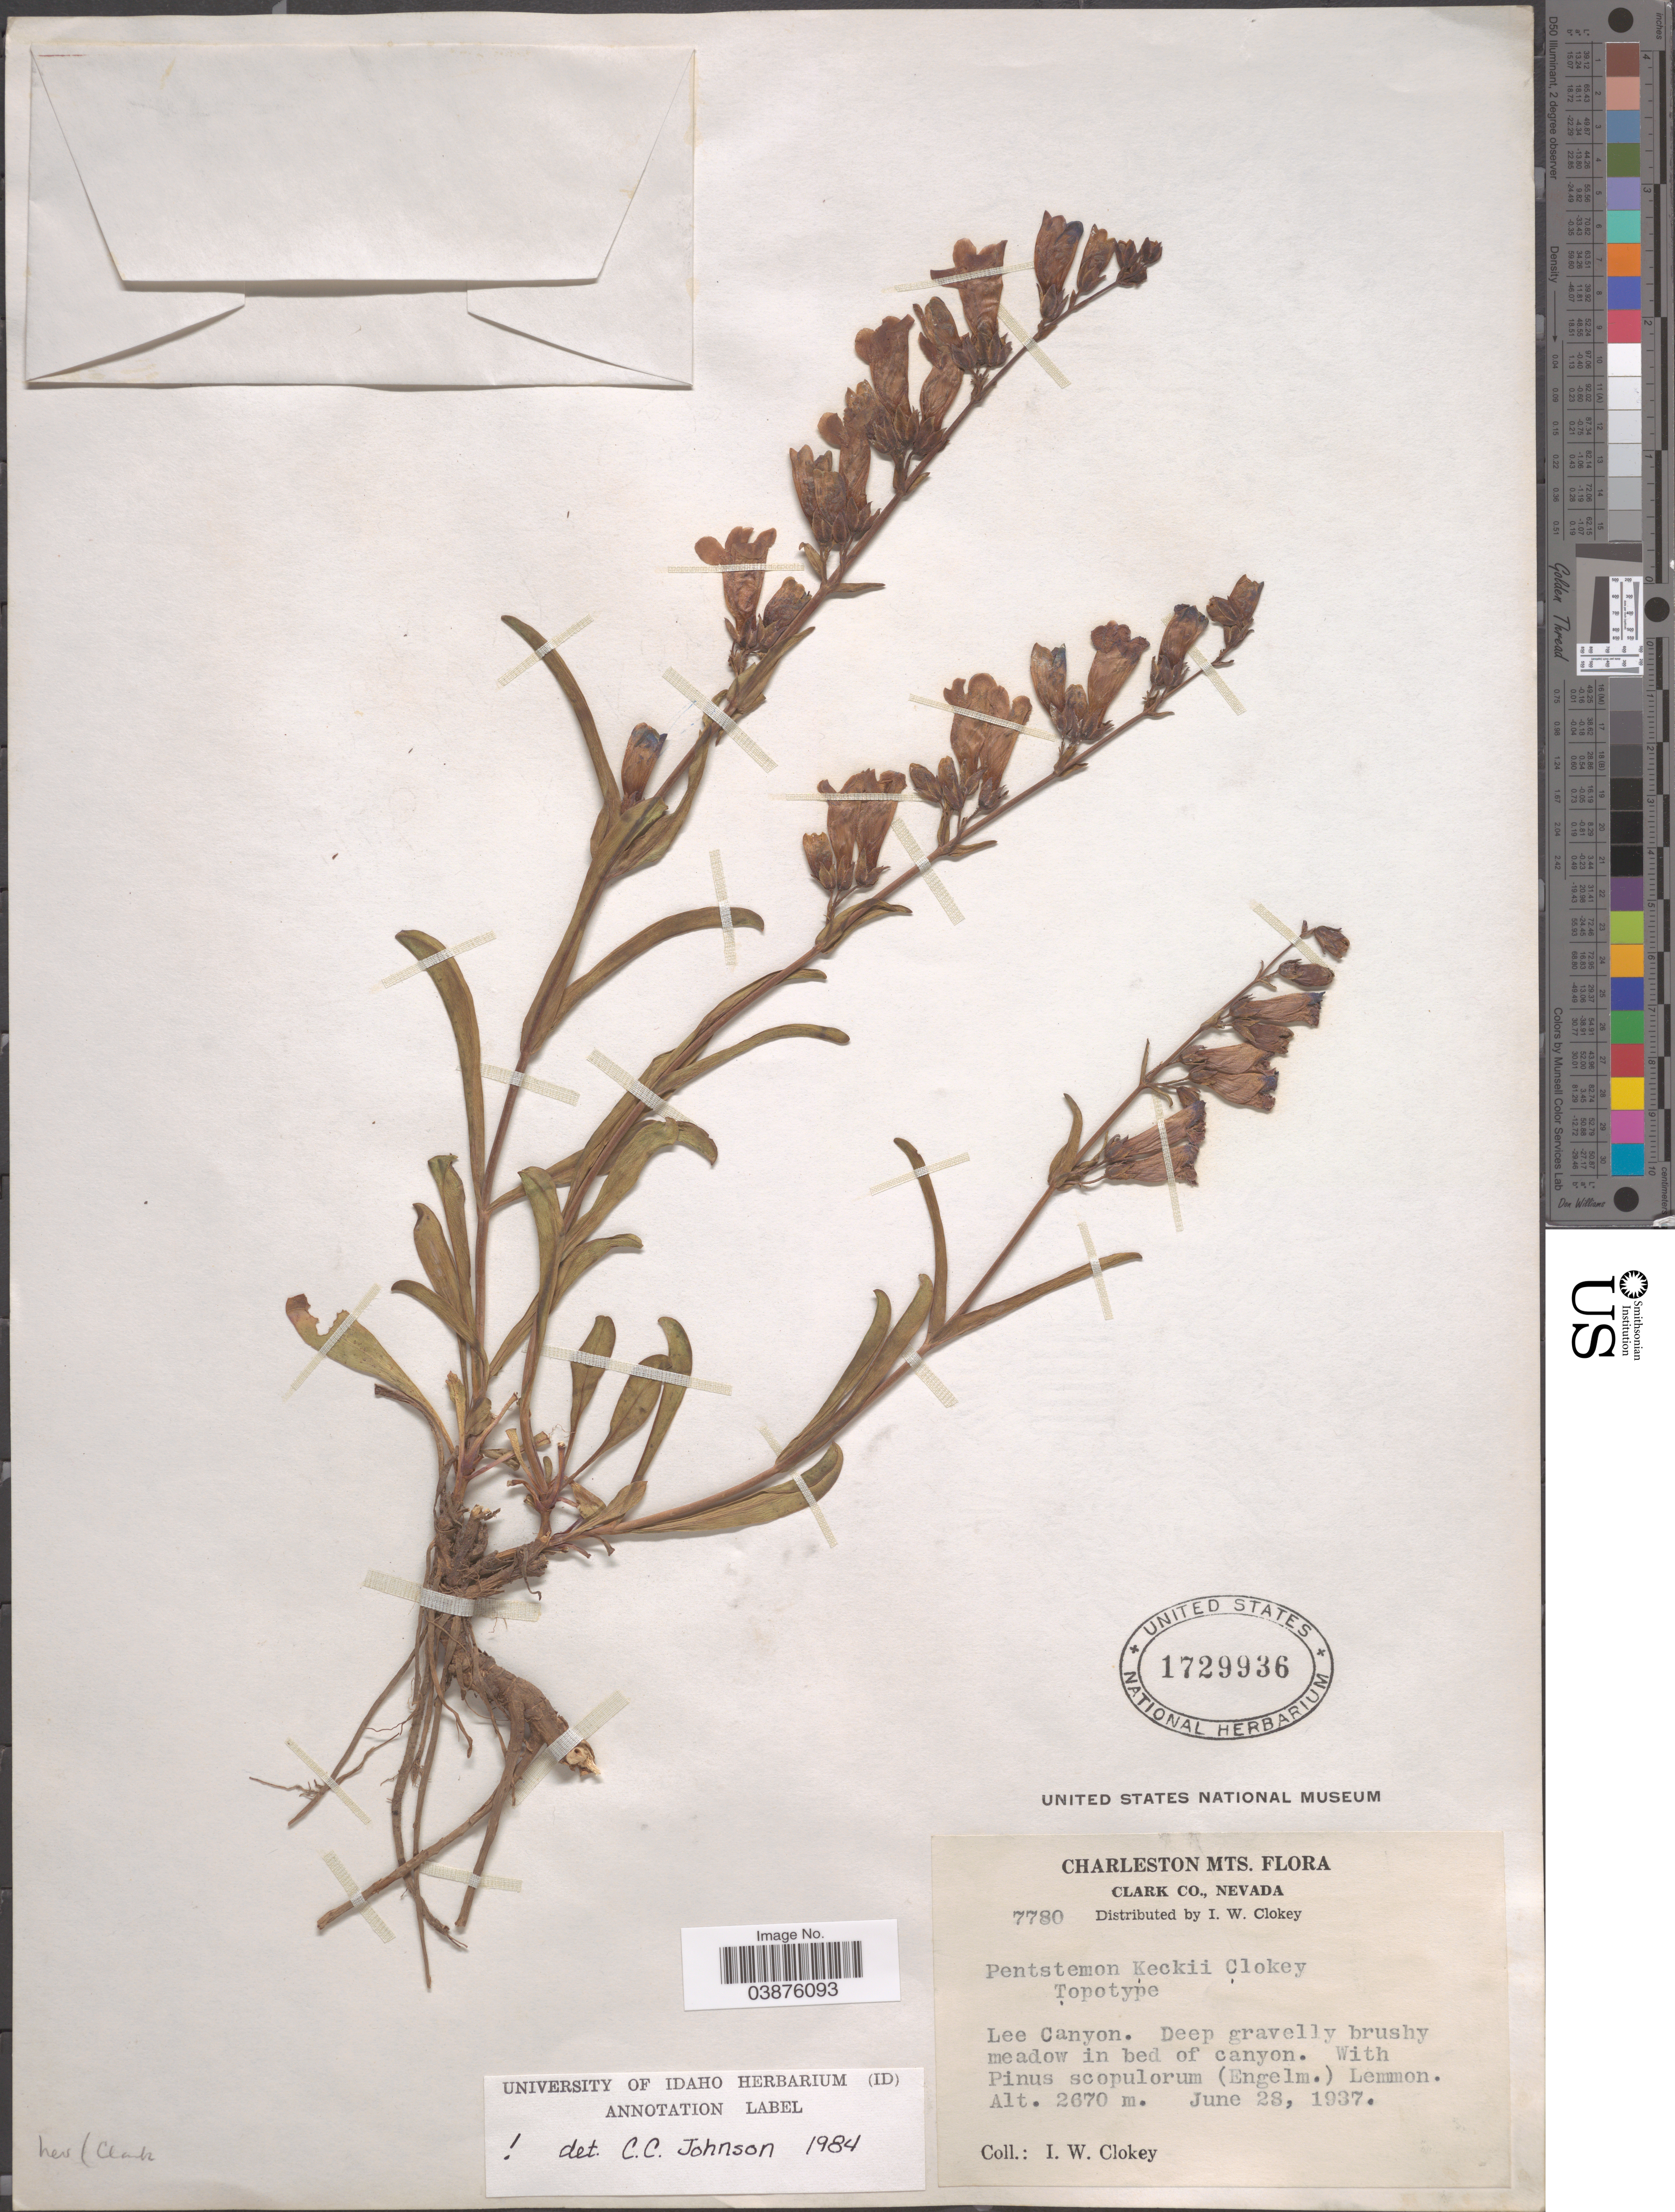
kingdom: Plantae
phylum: Tracheophyta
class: Magnoliopsida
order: Lamiales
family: Plantaginaceae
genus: Penstemon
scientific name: Penstemon keckii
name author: Clokey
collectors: I. W. Clokey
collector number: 7780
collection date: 1937-06-28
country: United States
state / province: Nevada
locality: Charleston Mts. Clark Co. Lee Canyon.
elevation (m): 2670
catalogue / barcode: US 1729936